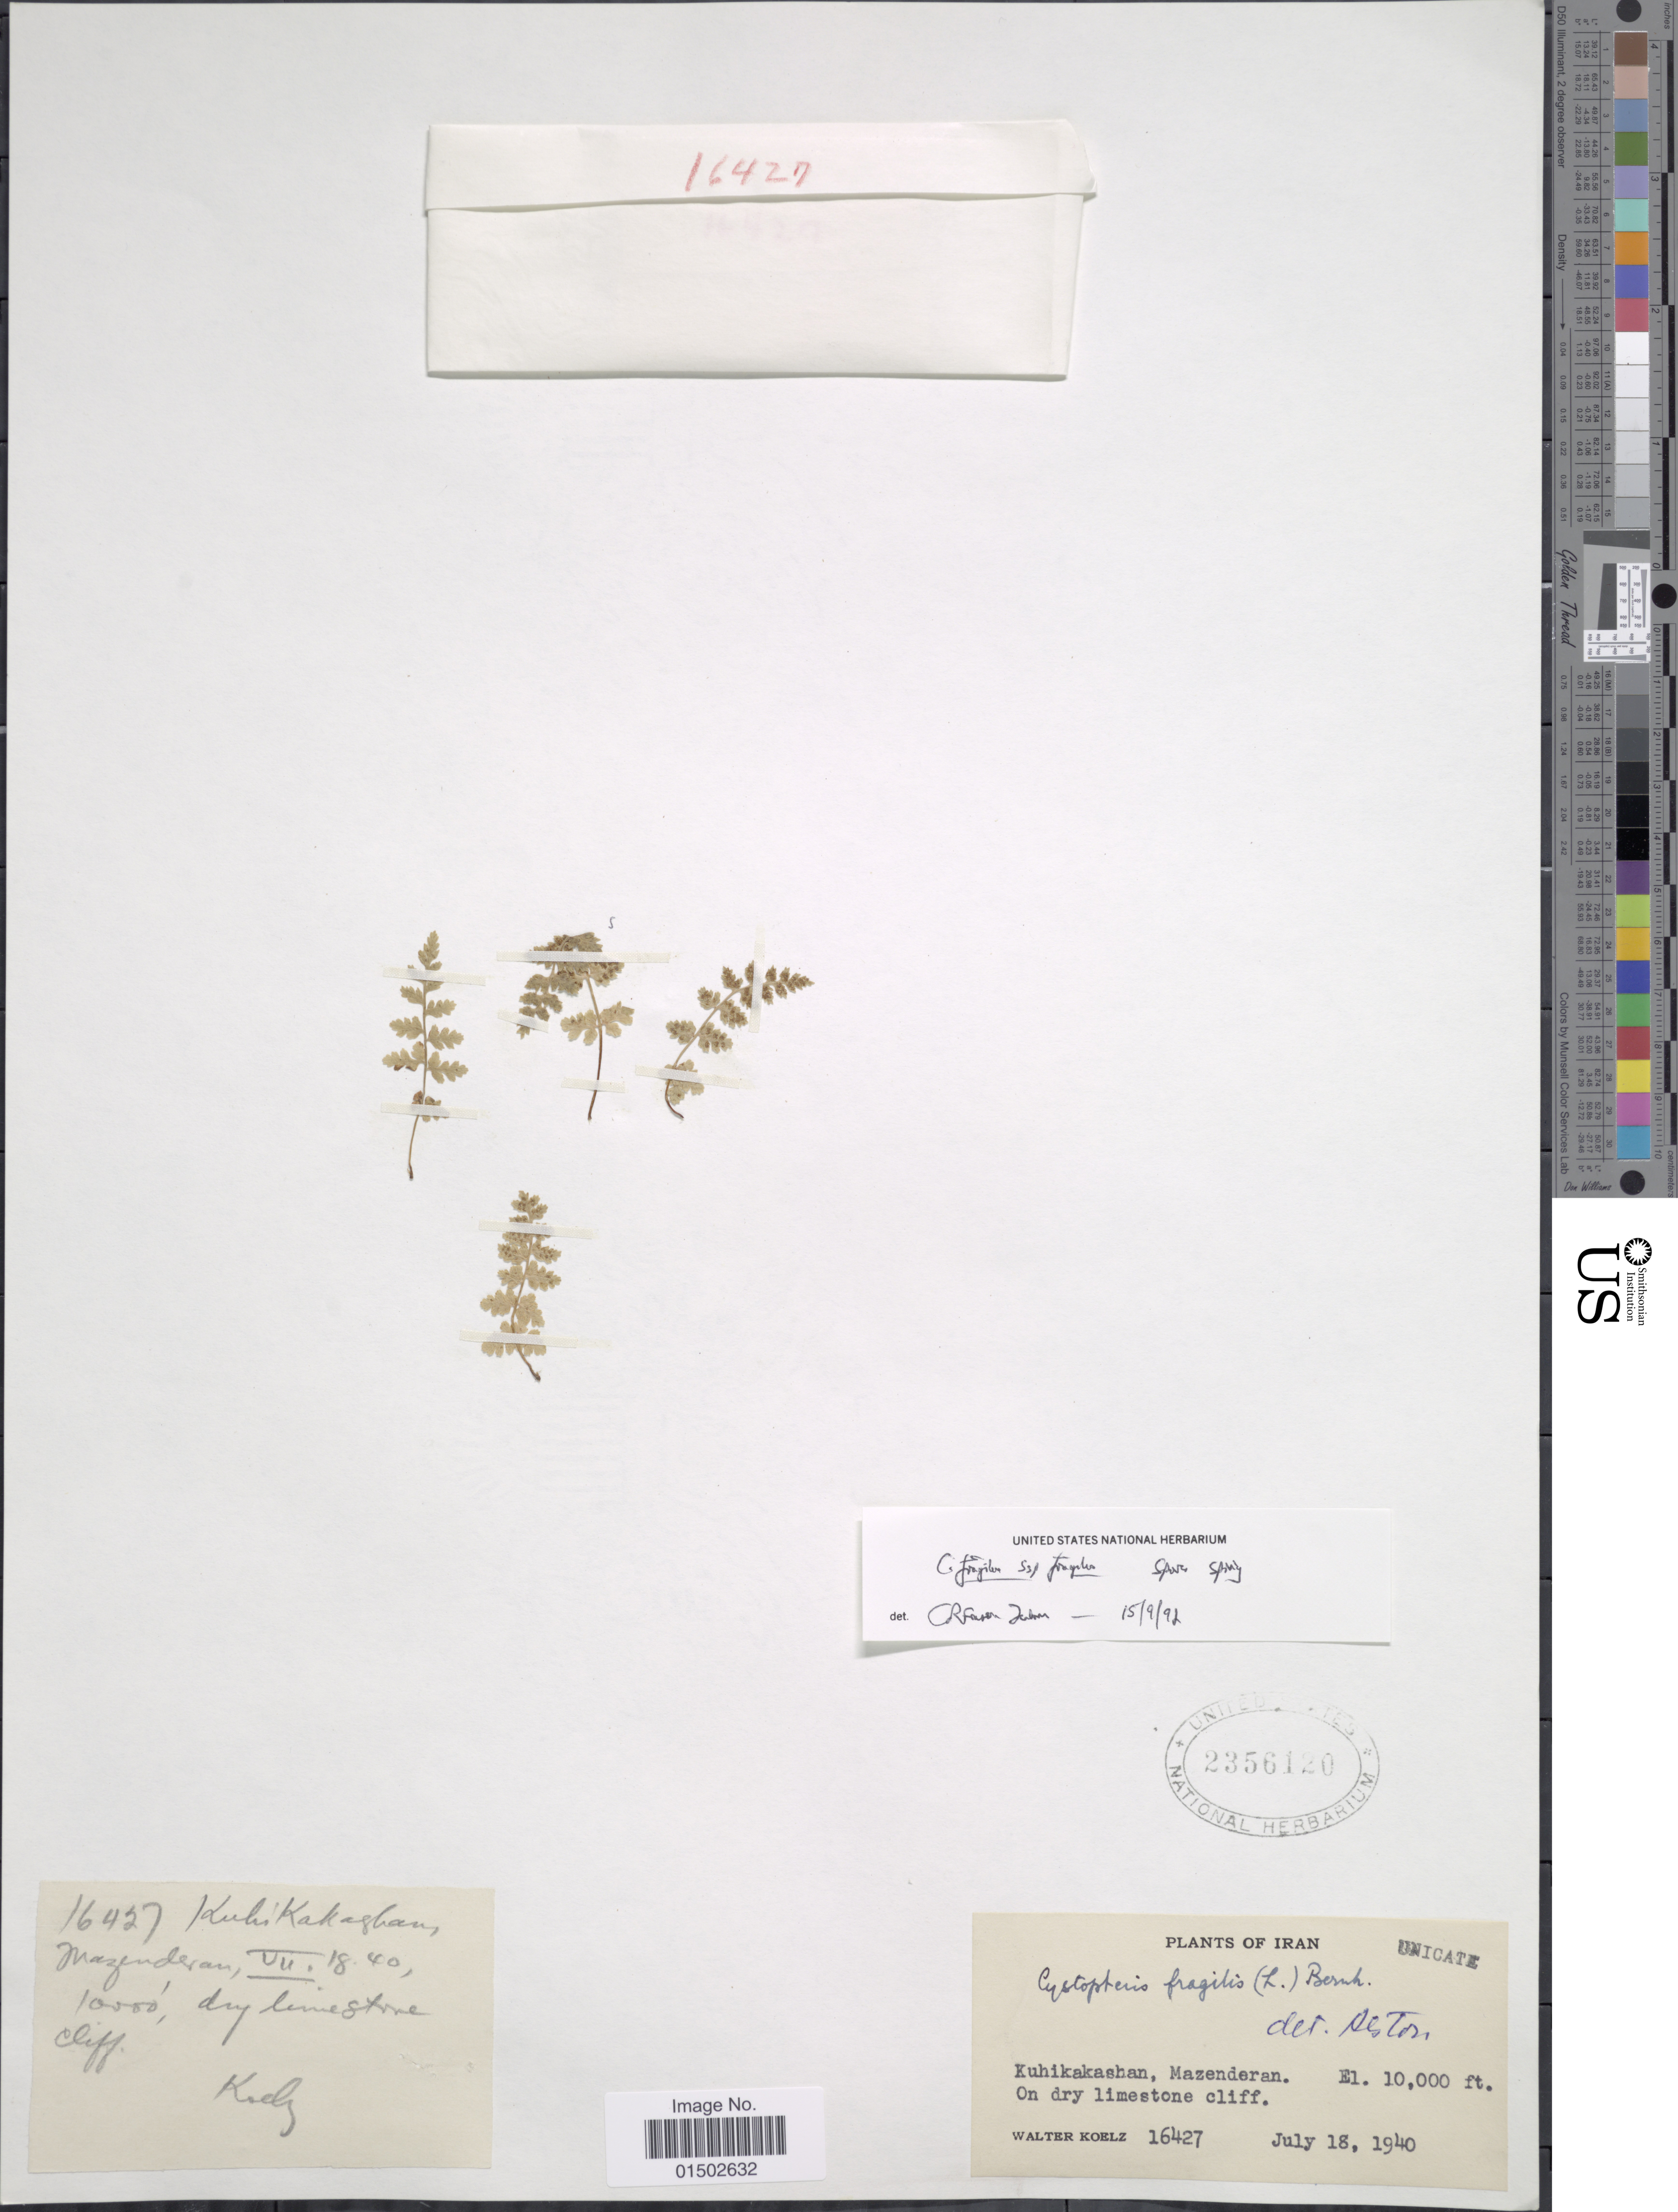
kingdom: Plantae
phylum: Tracheophyta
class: Polypodiopsida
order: Polypodiales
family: Cystopteridaceae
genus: Cystopteris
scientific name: Cystopteris fragilis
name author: (L.) Bernh.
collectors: W. N. Koelz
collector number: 16427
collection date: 1940-07-18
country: Iran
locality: Kuhikakashan, Mazenderan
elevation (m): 3048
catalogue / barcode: US 2356120